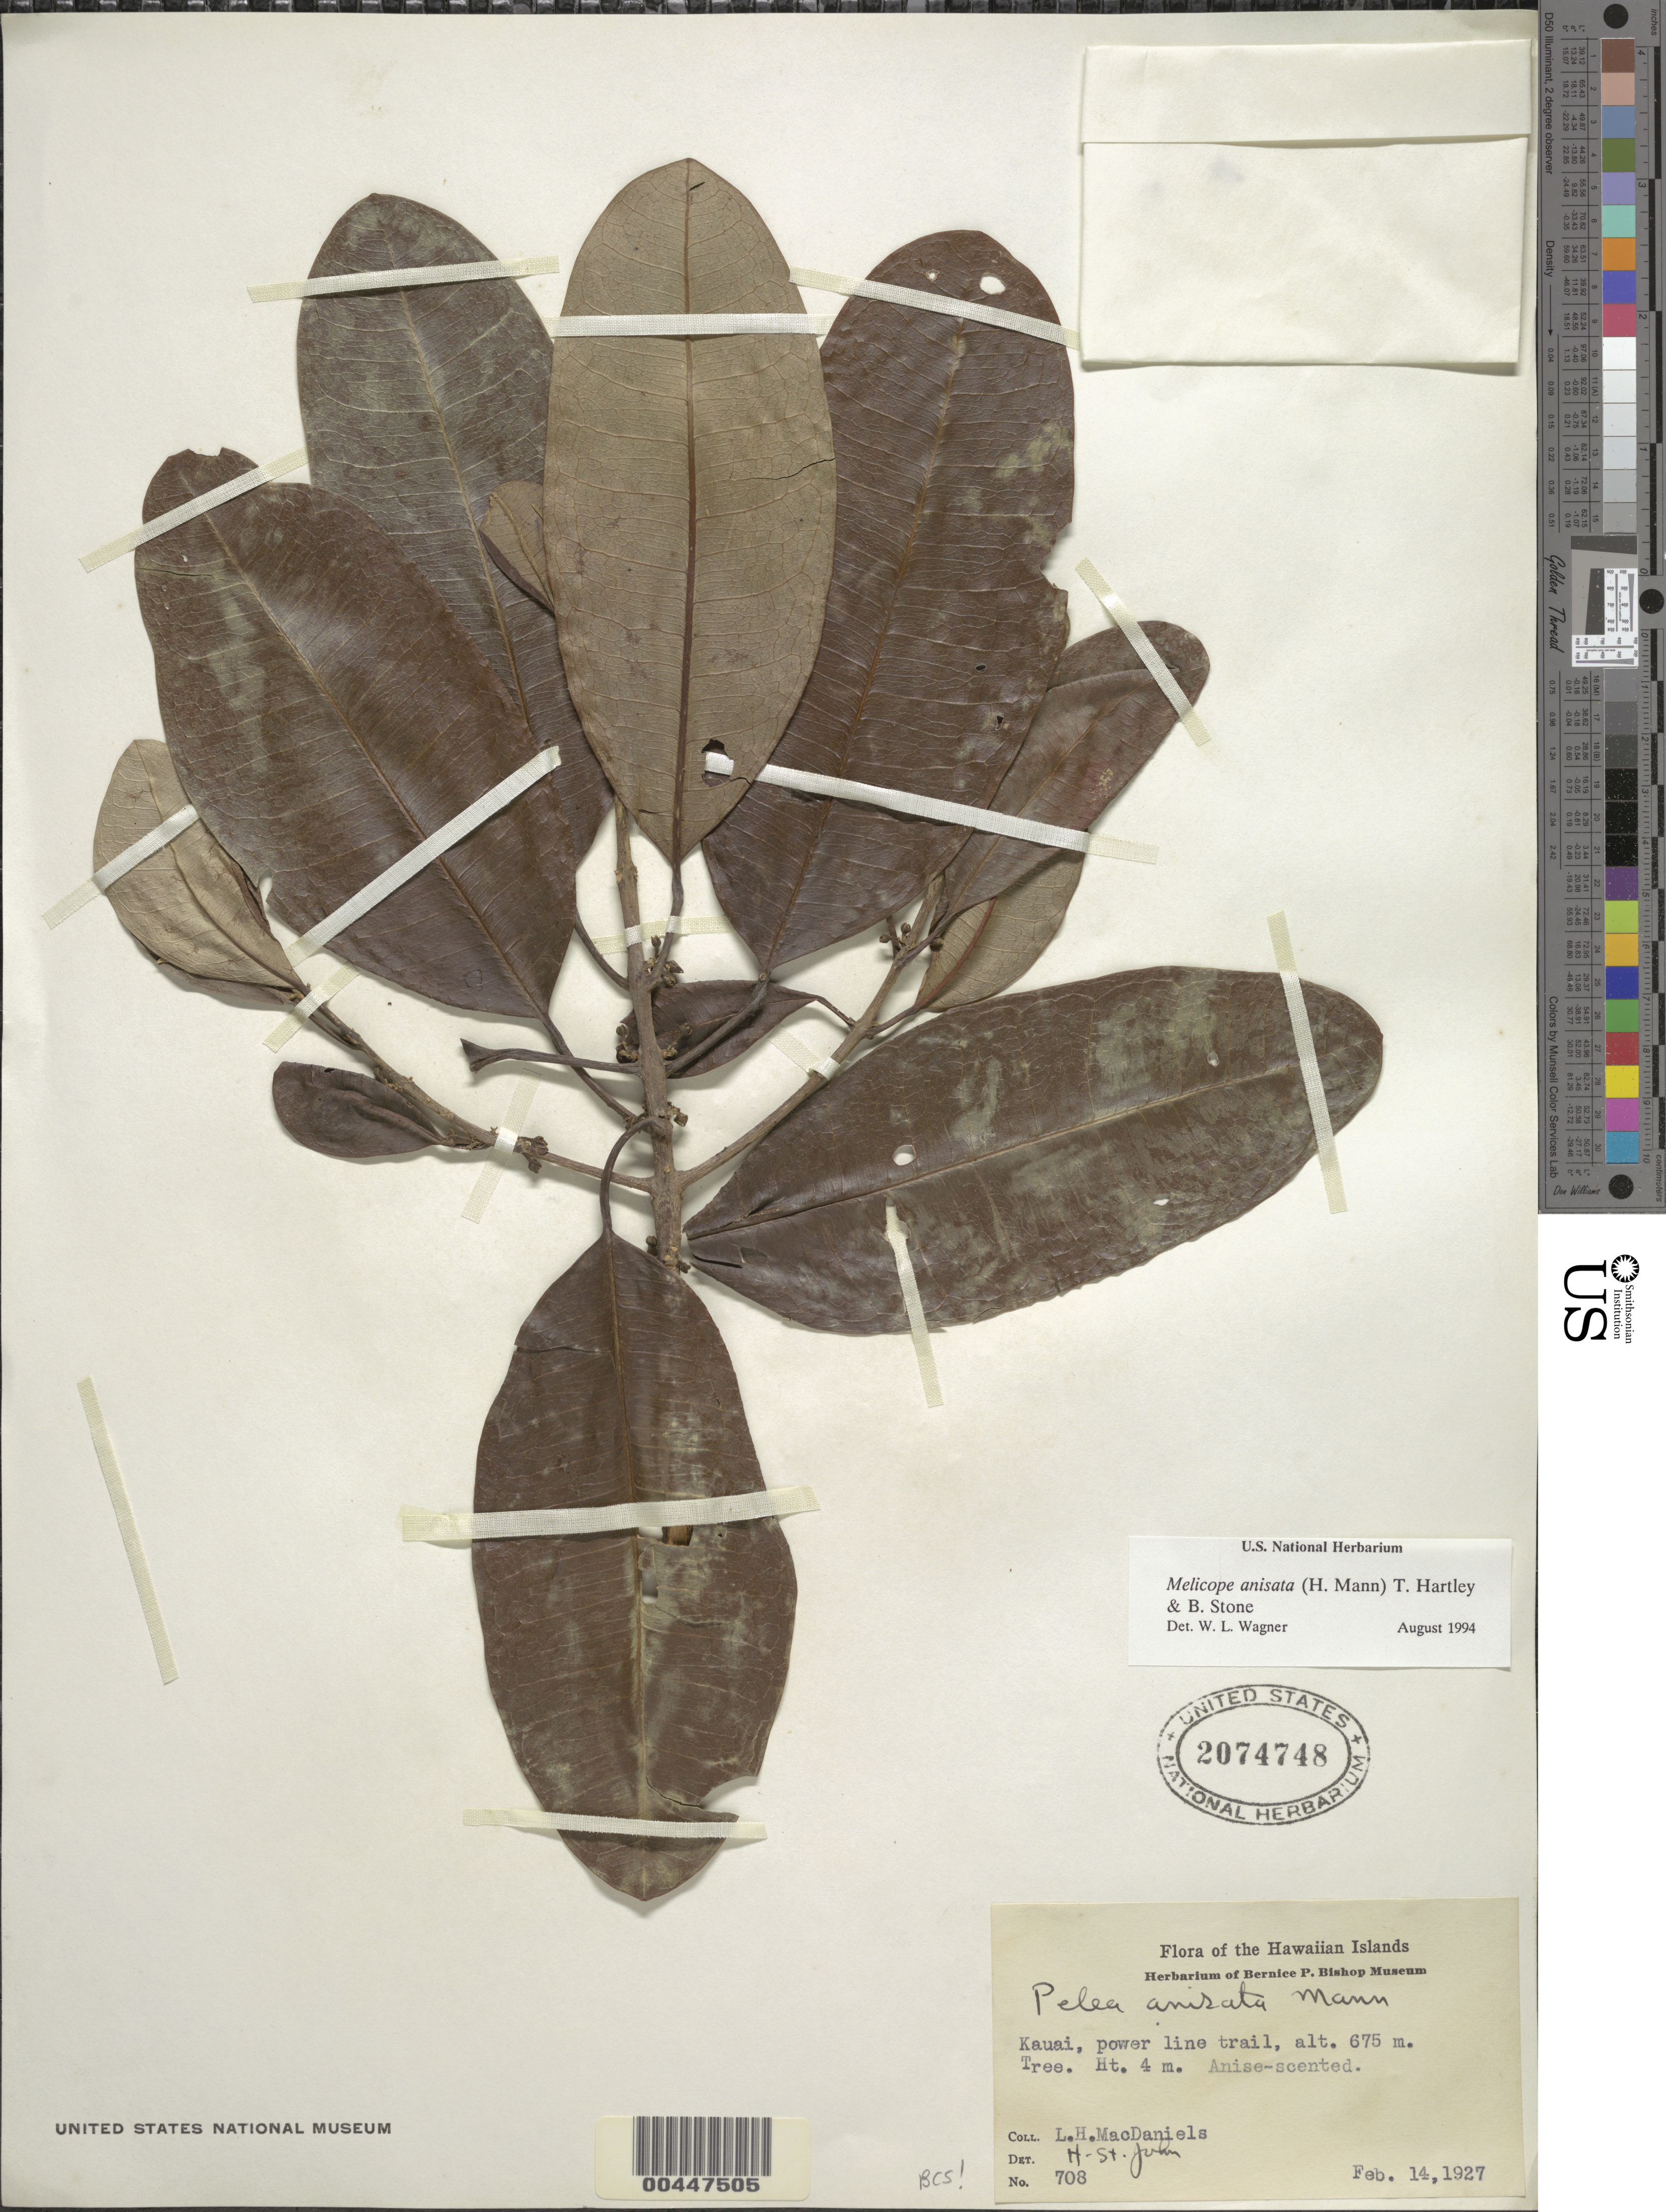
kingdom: Plantae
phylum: Tracheophyta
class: Magnoliopsida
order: Sapindales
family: Rutaceae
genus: Melicope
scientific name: Melicope anisata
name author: (H. Mann) T.G. Hartley & B.C. Stone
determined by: Wagner, W. L., (BOT), Smithsonian Institution - National Museum of Natural History (UNITED STATES)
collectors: L. MacDaniels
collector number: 708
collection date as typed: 14 Feb 1927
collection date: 1927-02-14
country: United States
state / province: Hawaii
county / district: Kauai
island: Kaua'i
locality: Power line trail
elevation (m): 675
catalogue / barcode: US 2074748